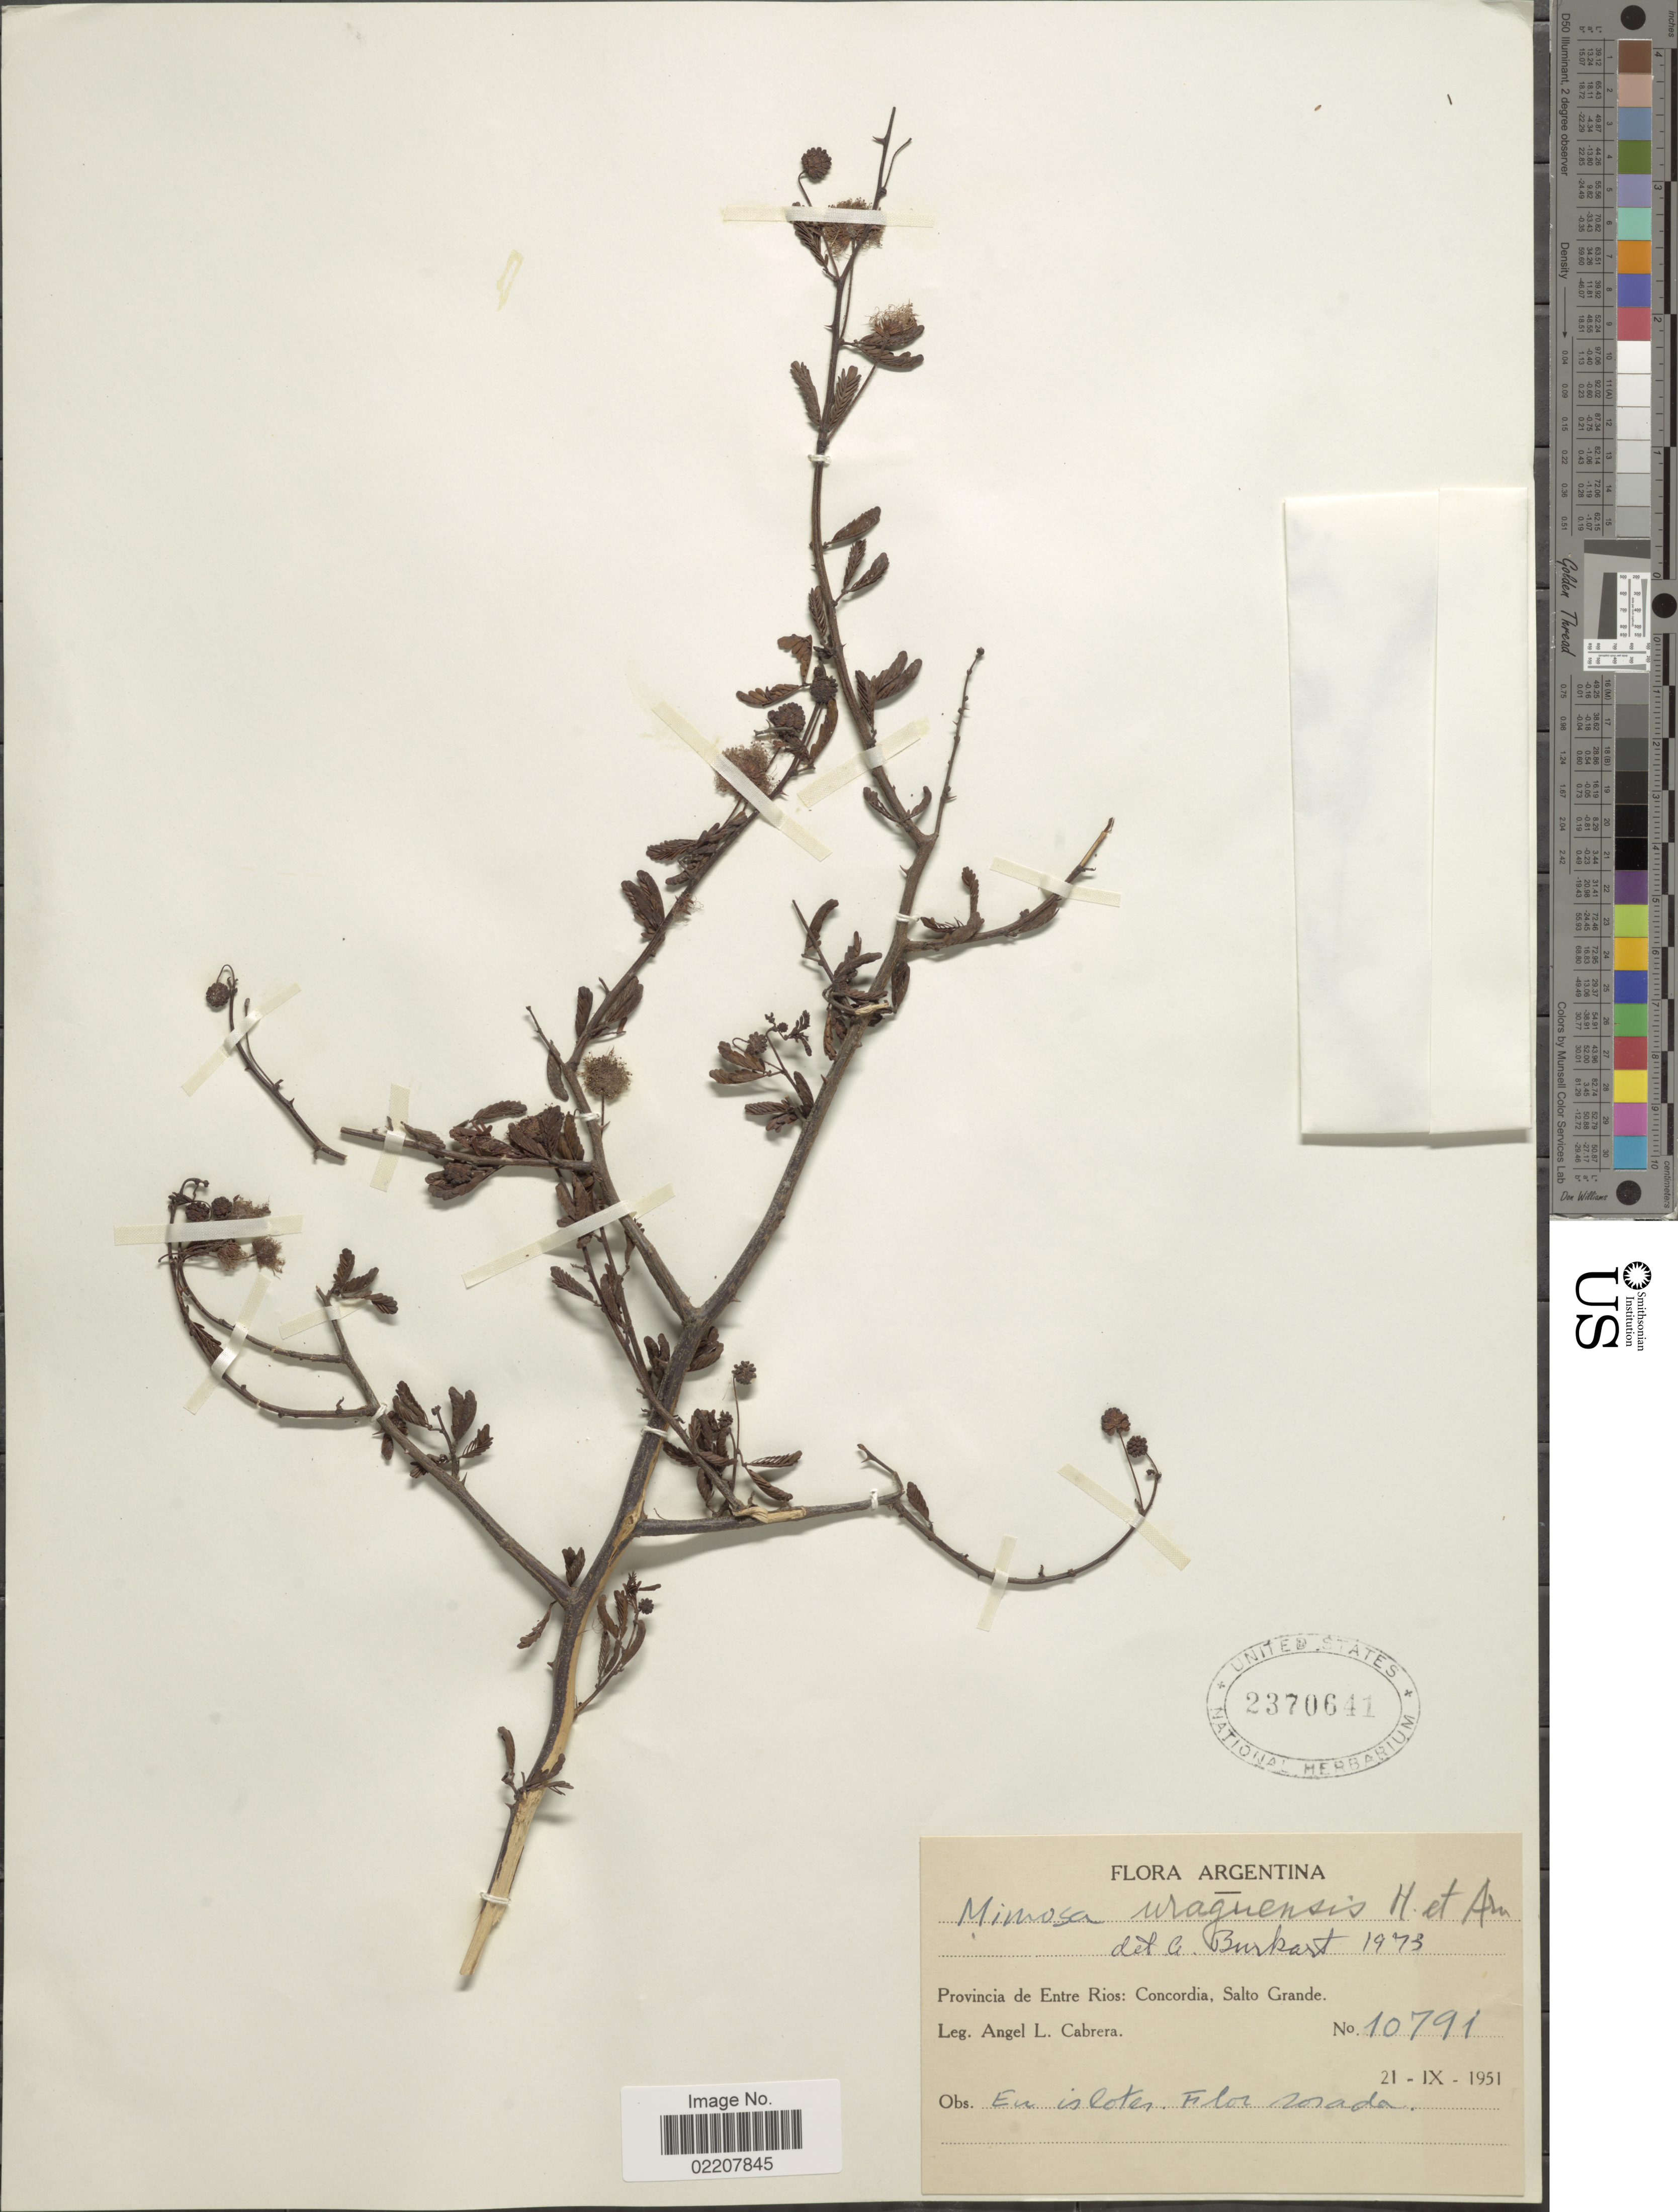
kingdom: Plantae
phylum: Tracheophyta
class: Magnoliopsida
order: Fabales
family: Fabaceae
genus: Mimosa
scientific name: Mimosa uruguensis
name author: Hook. & Arn.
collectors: A. L. Cabrera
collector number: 10791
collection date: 1951-09-21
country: Argentina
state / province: Entre Rios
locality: Concordia, Salto Grande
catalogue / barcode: US 2370641